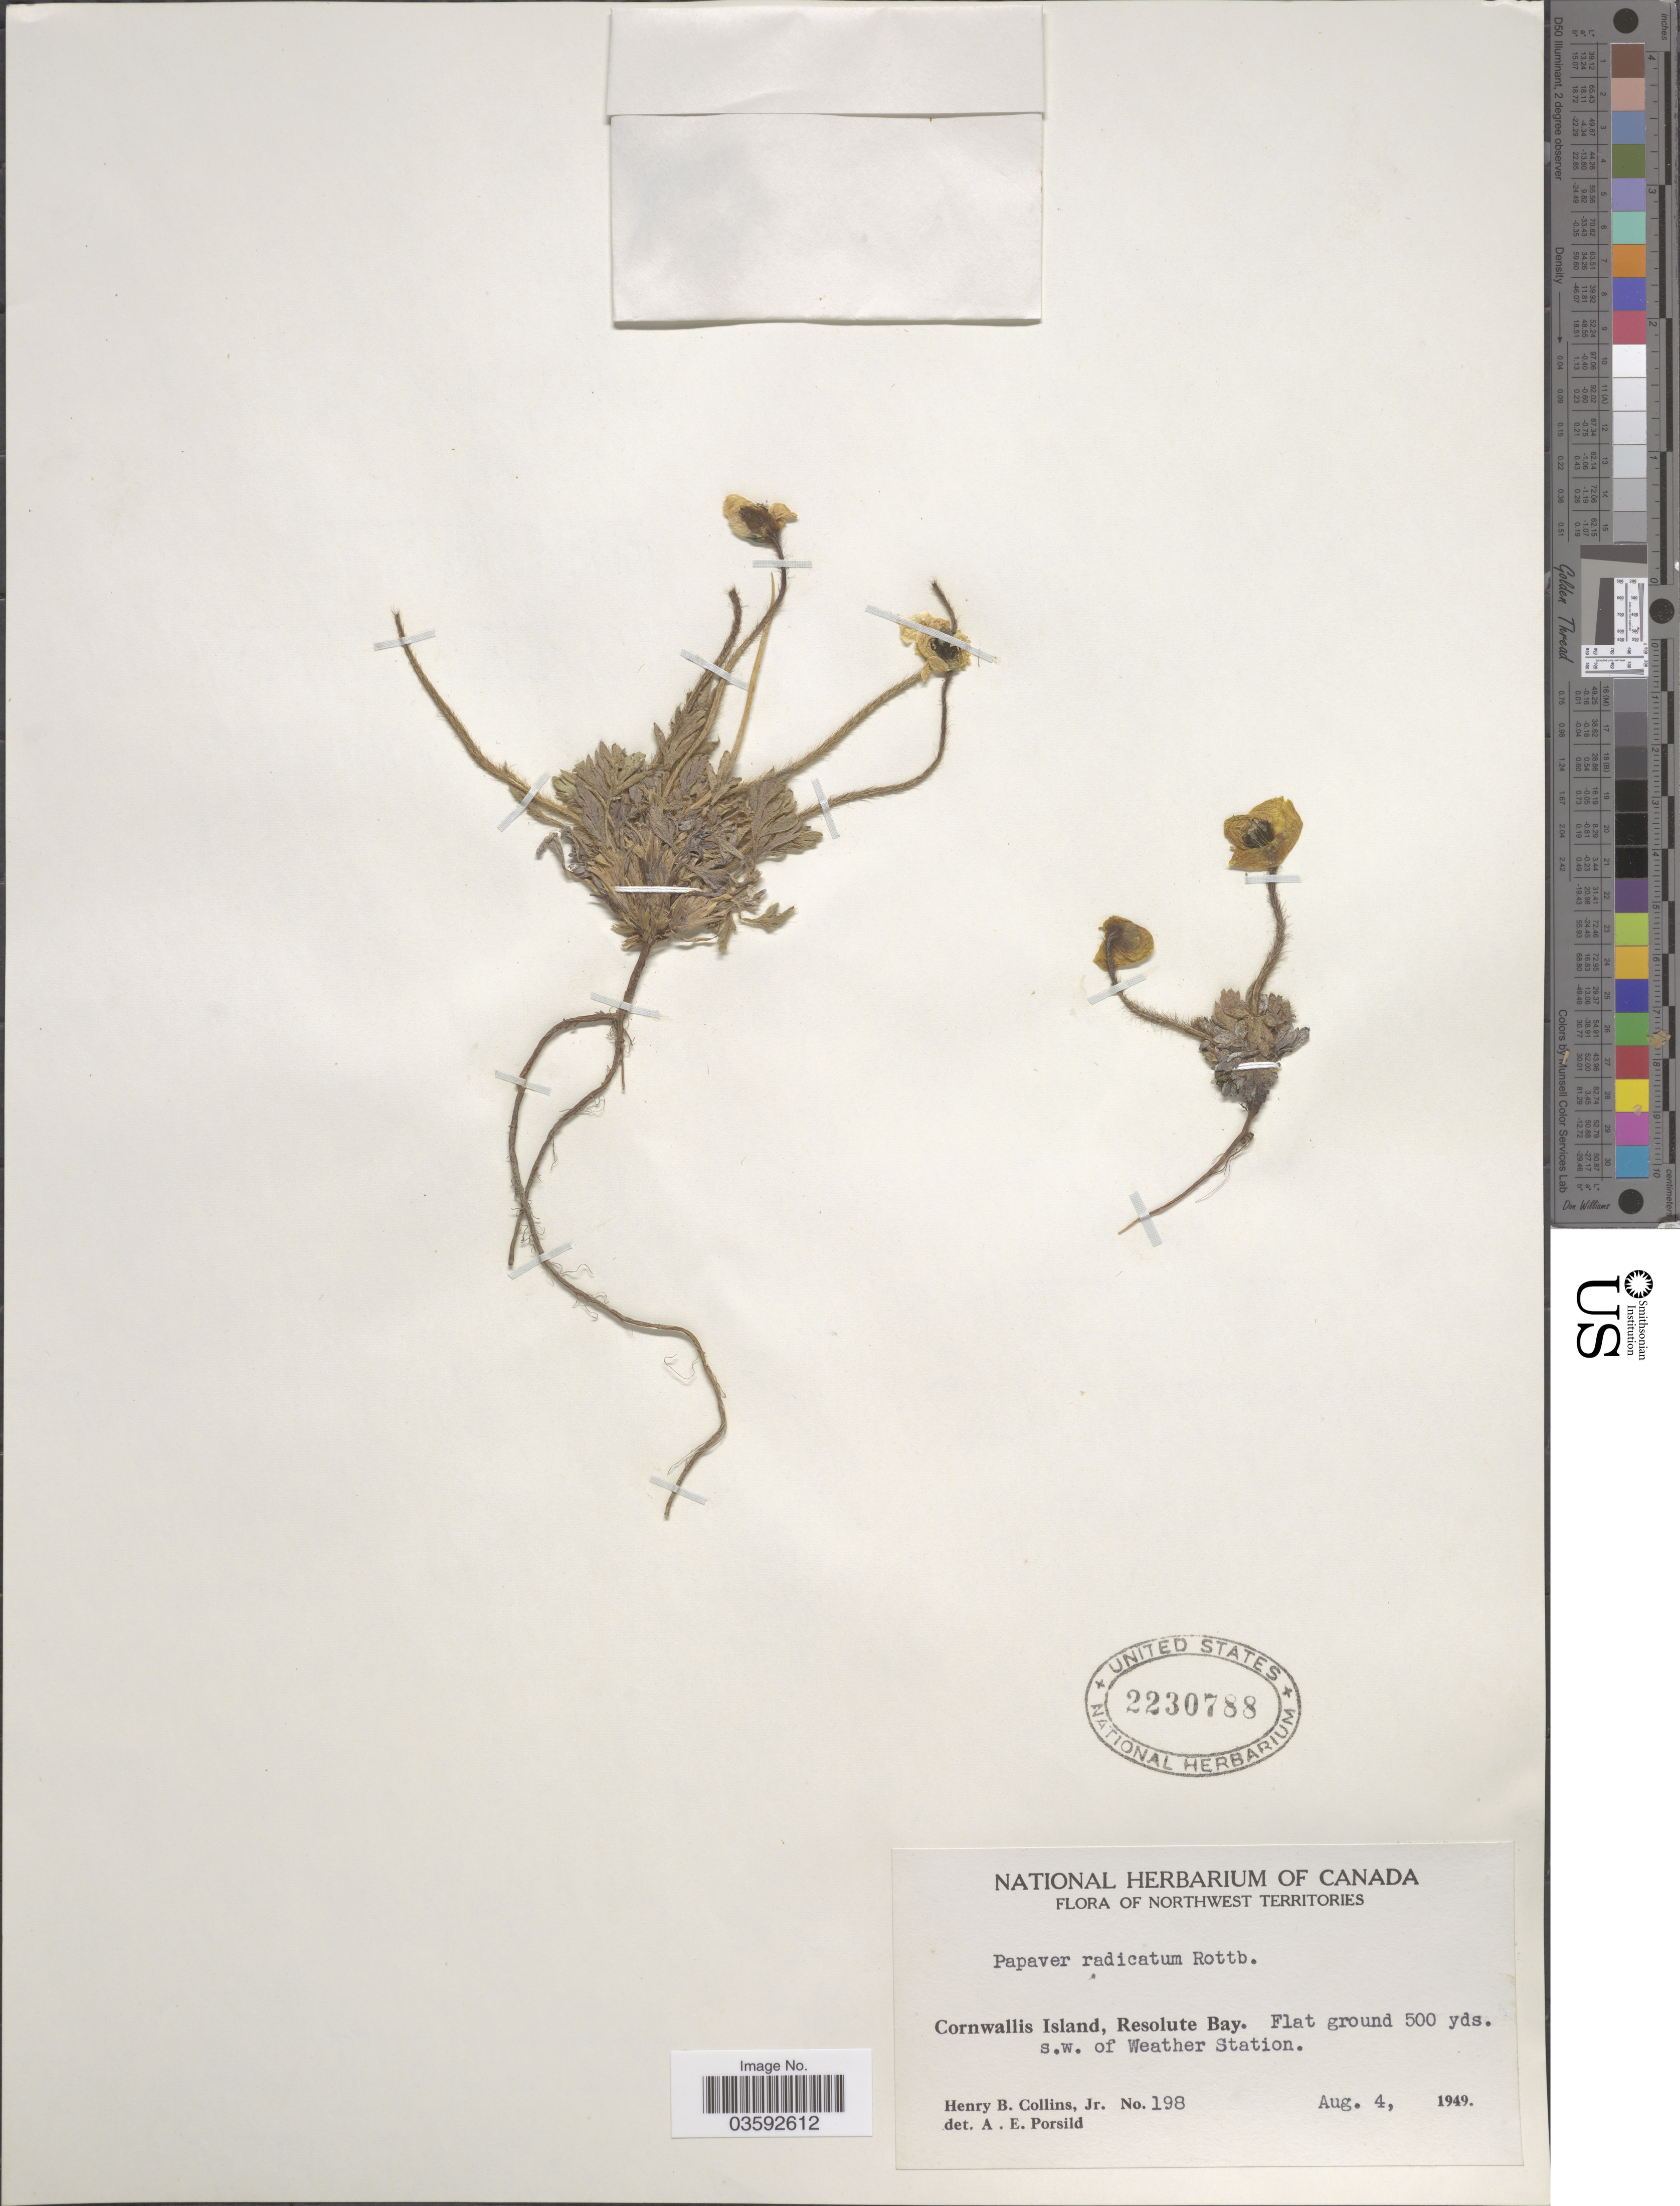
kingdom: Plantae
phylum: Tracheophyta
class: Magnoliopsida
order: Ranunculales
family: Papaveraceae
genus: Papaver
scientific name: Papaver cornwallisense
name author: D. Löve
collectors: H. Collins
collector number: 198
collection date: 1949-08-04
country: Canada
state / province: Northwest Territories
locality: Cornwallis Island, Resolute Bay. Flat ground 500 yds. s.w. of Weather Station.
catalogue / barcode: US 2230788